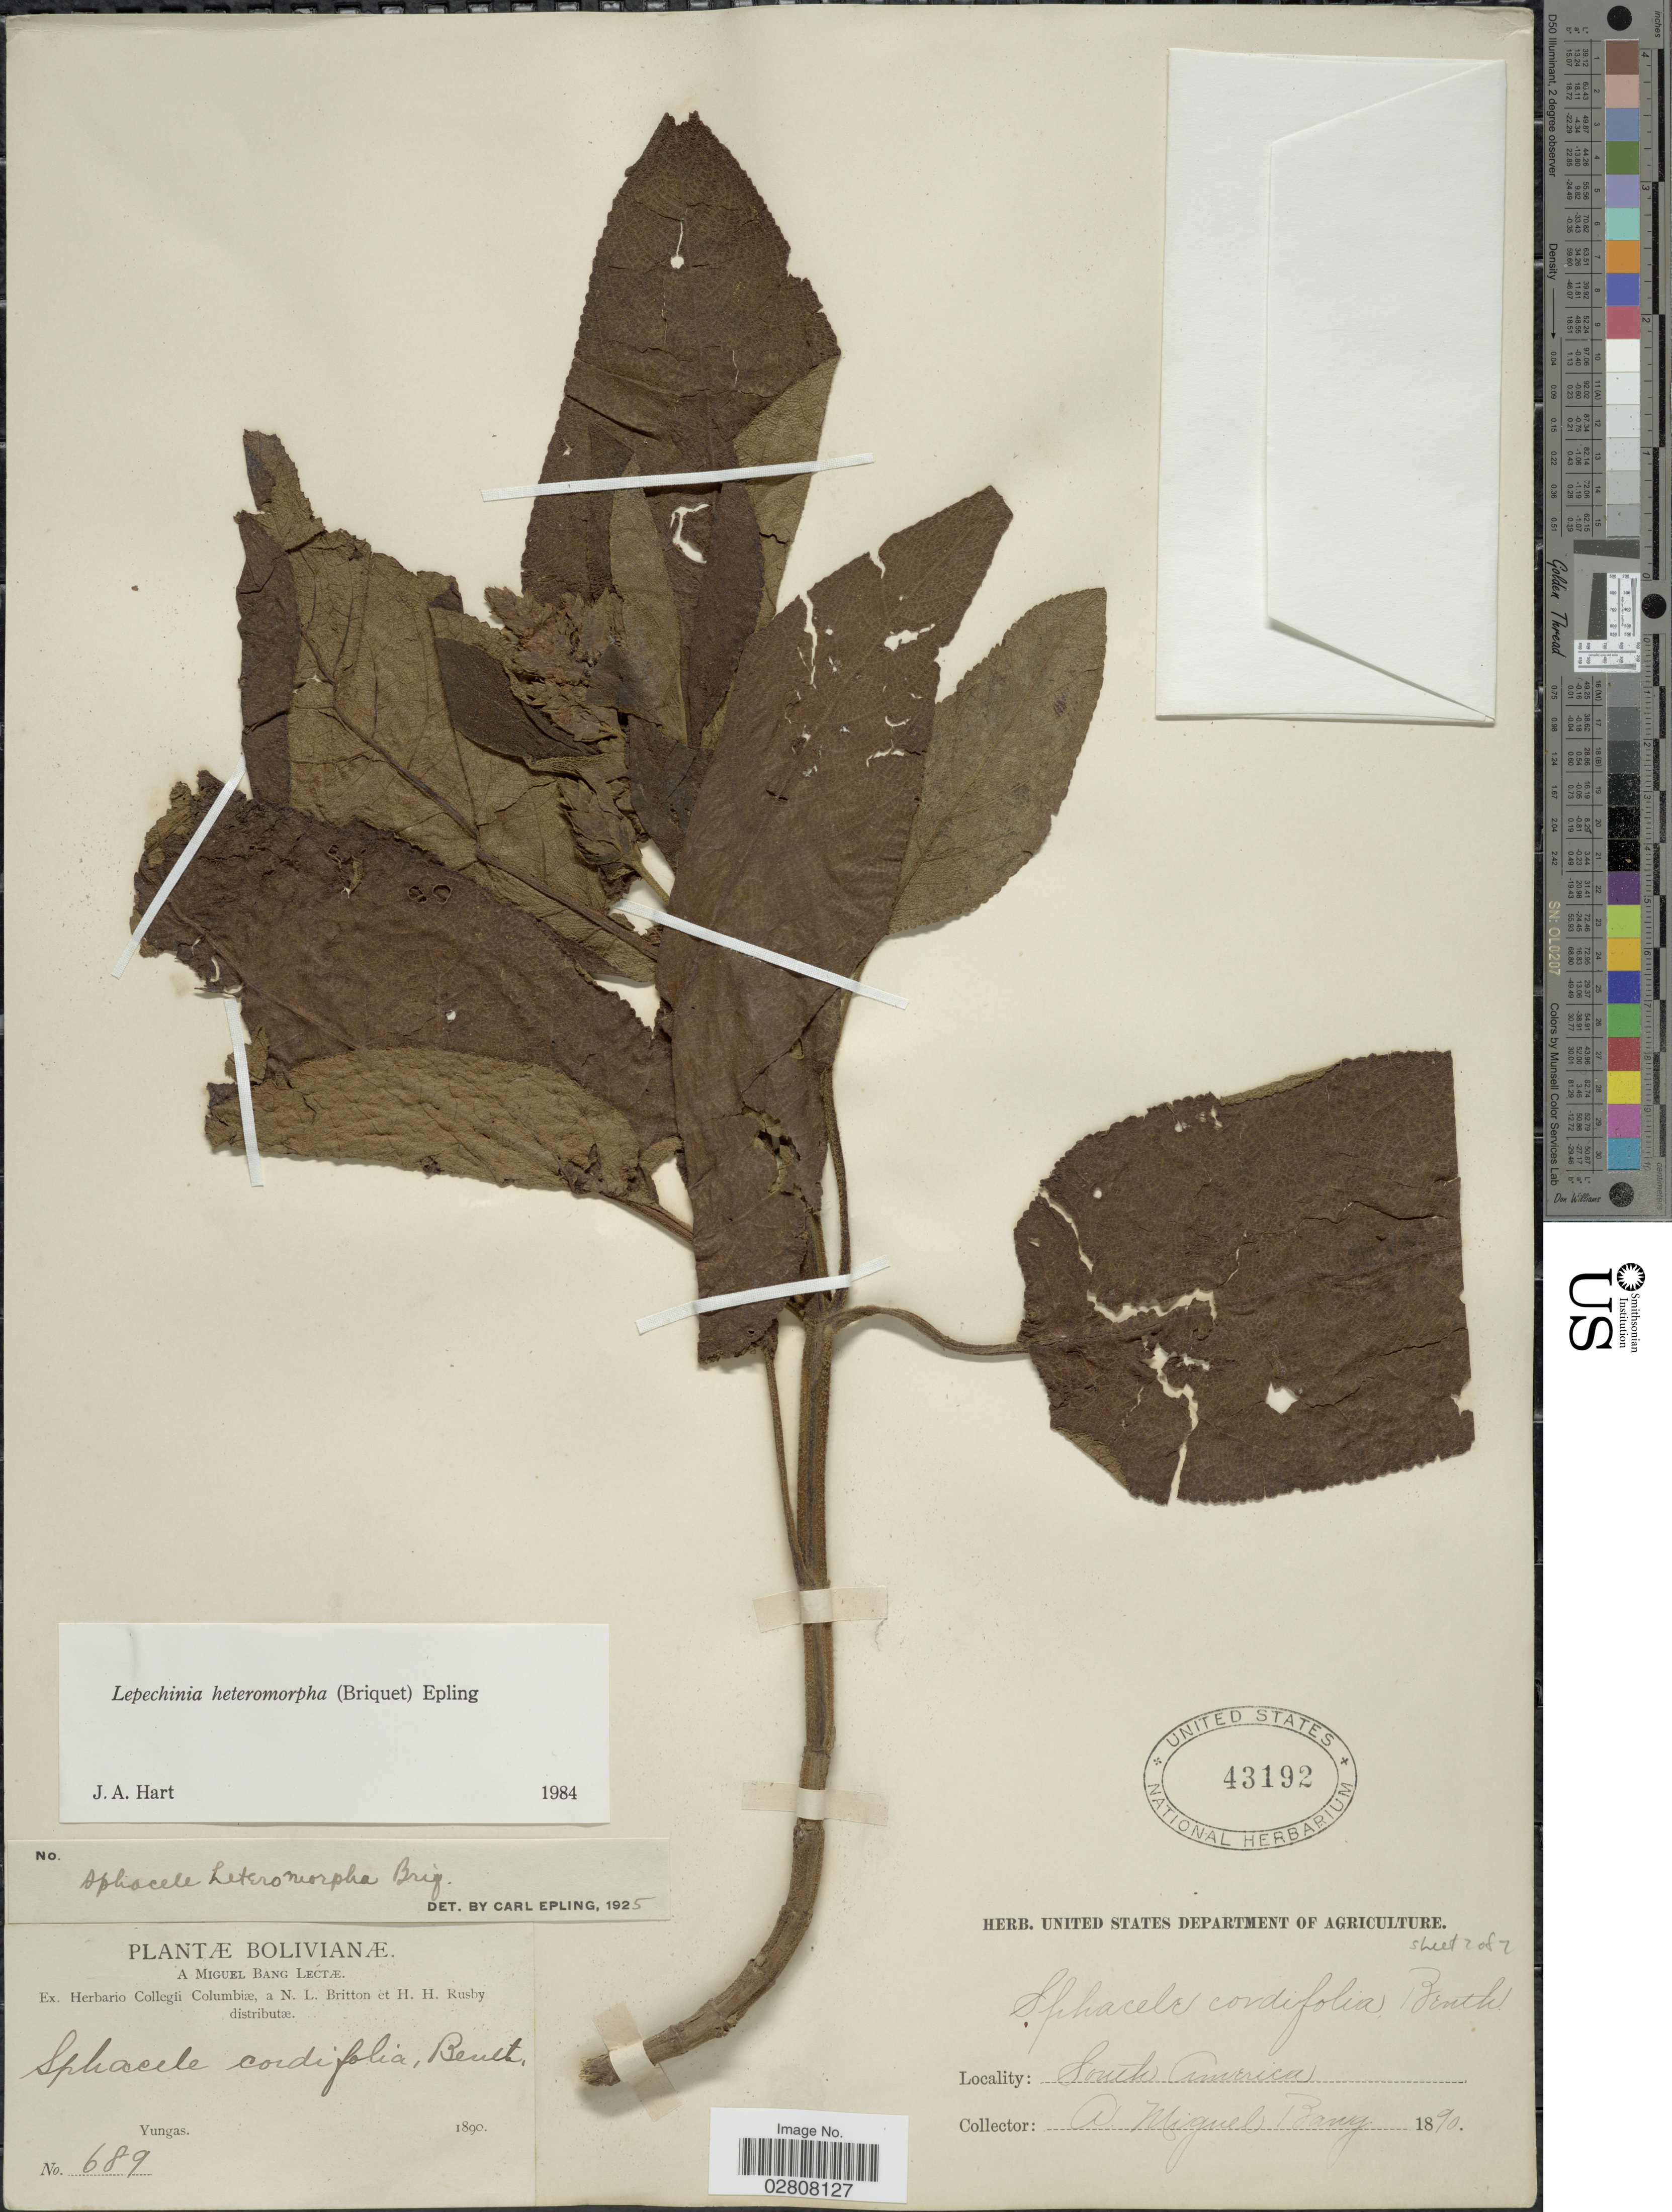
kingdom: Plantae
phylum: Tracheophyta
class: Magnoliopsida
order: Lamiales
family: Lamiaceae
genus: Lepechinia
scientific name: Lepechinia heteromorpha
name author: (Briq.) Epling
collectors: M. Bang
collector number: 689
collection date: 1890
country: Bolivia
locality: Yungas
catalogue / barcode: US 43192